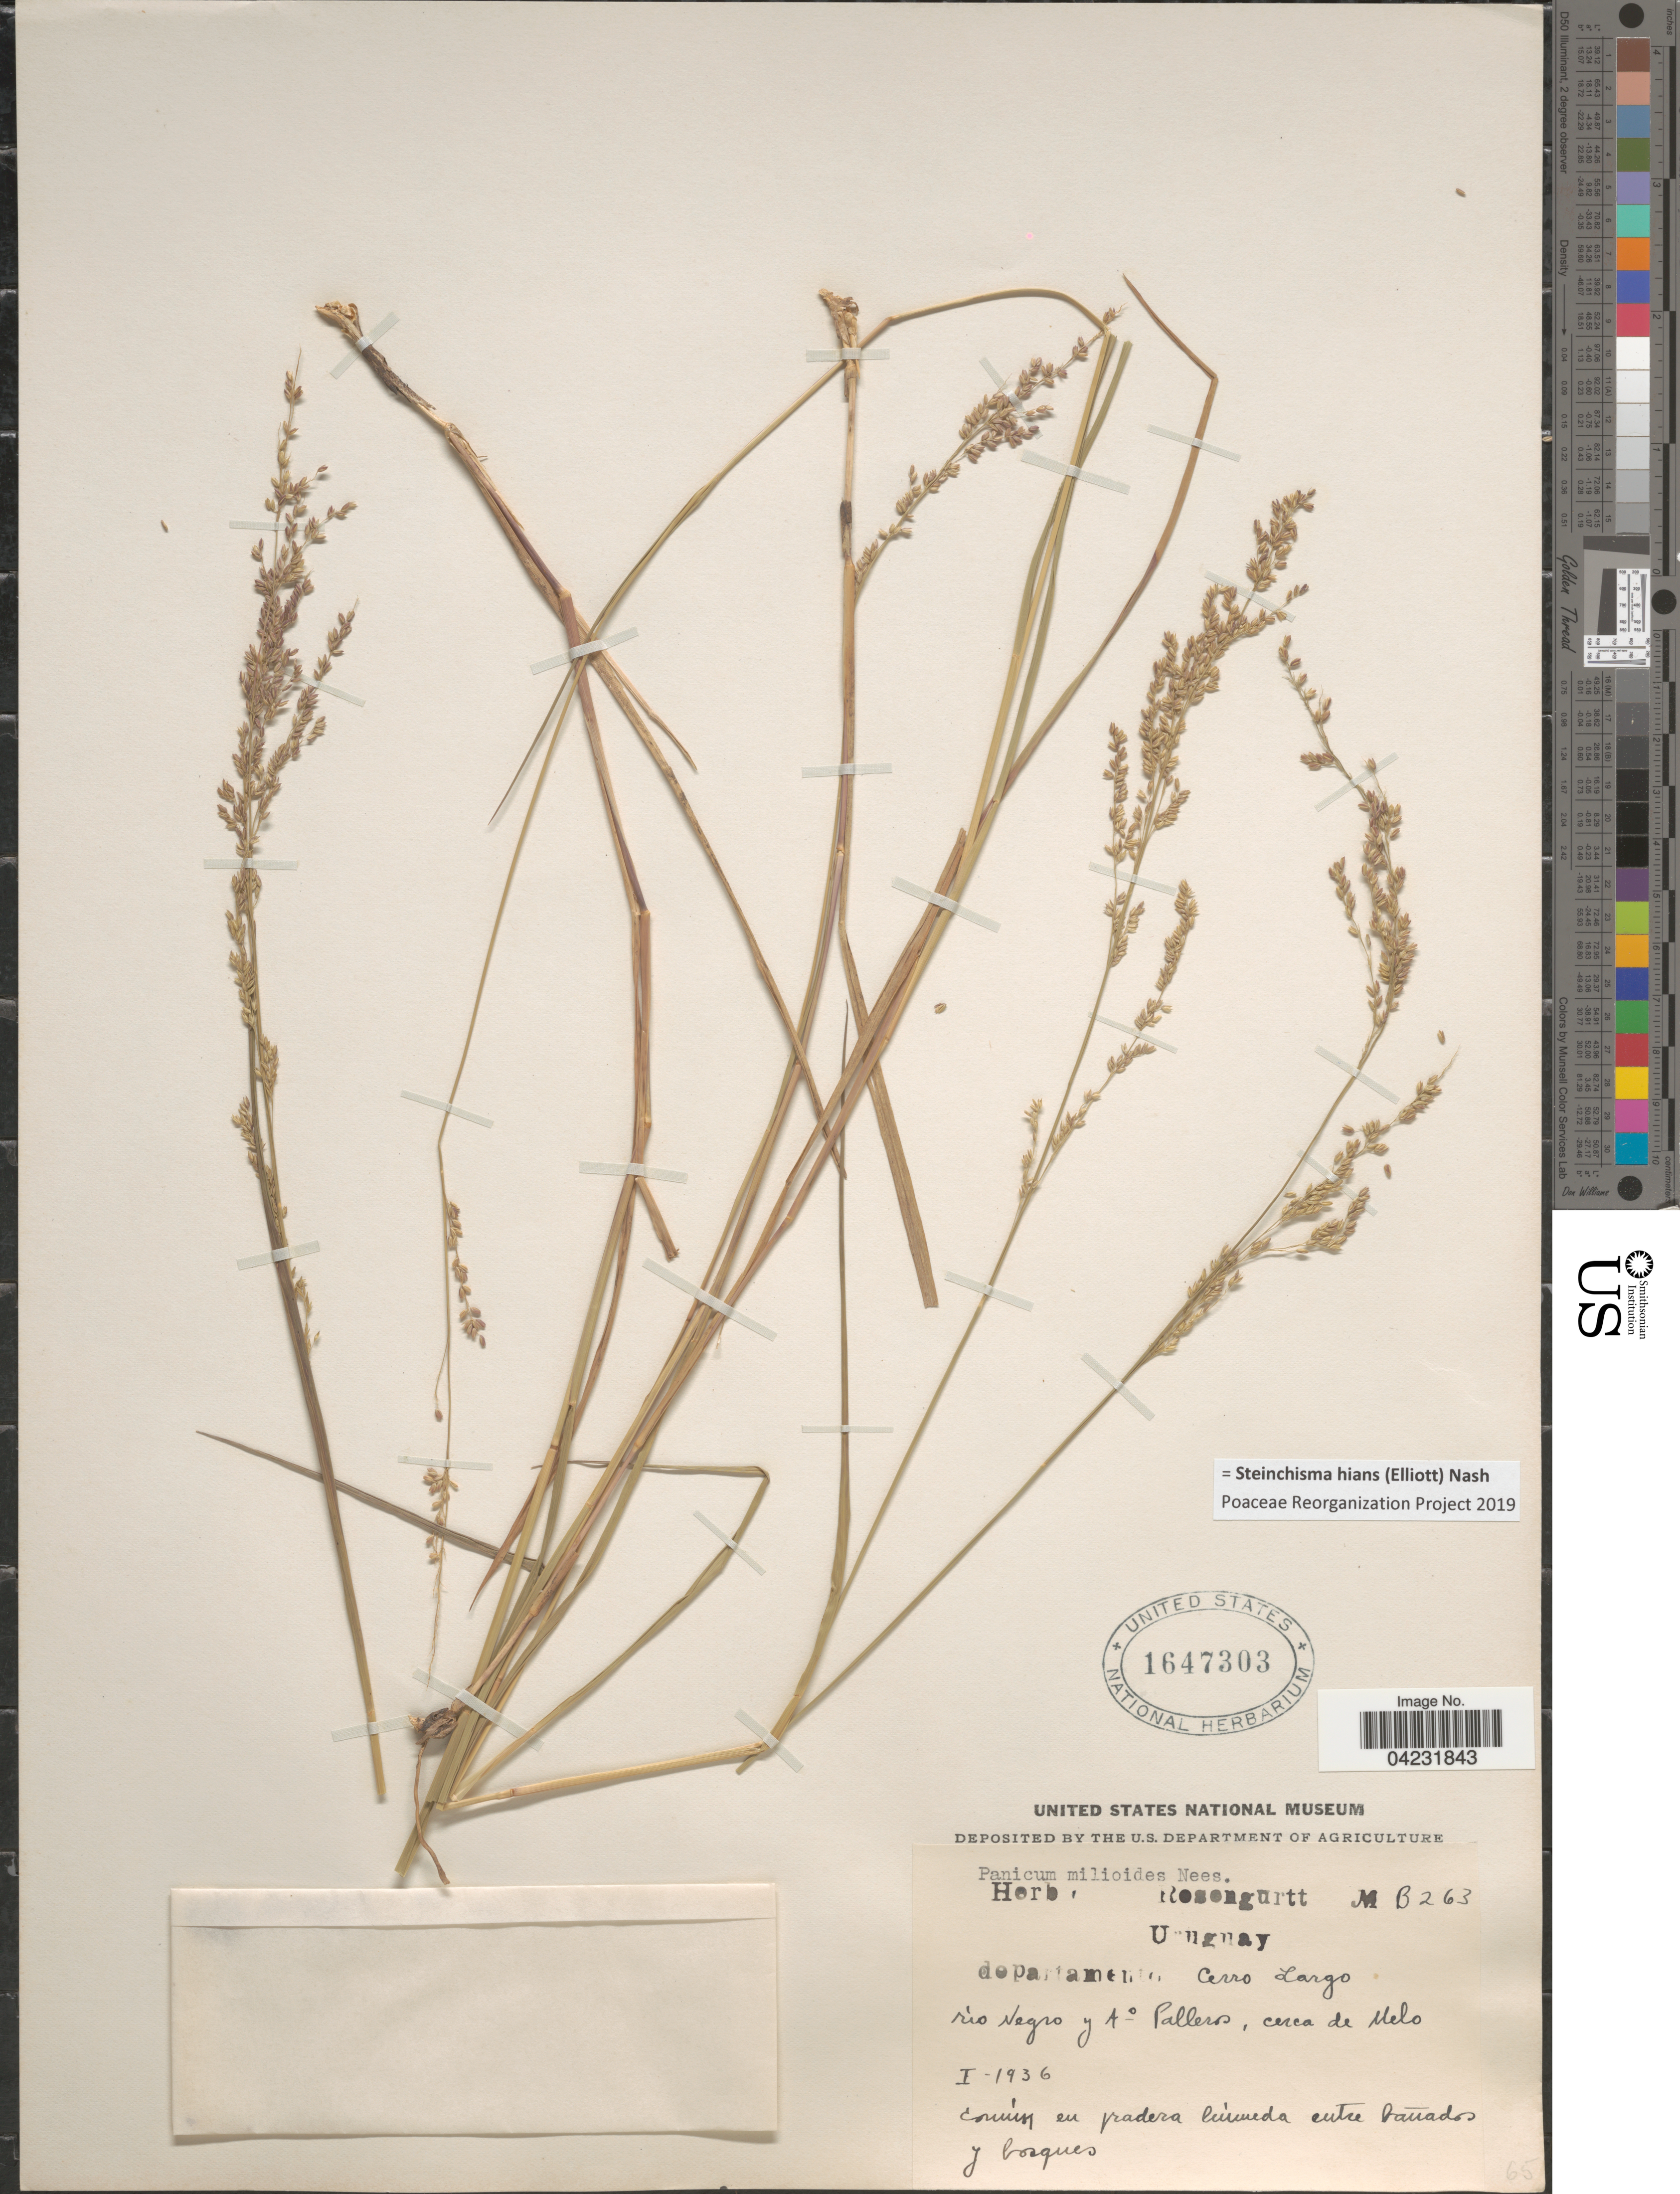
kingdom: Plantae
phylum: Tracheophyta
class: Liliopsida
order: Poales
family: Poaceae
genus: Steinchisma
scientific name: Steinchisma hians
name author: (Elliott) Nash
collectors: ex herb. Rosengurtt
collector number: B263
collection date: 1936-01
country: Uruguay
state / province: Cerro Largo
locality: Departamento Cerro Largo. Río Negro y A° Palleros, cerca de Melo.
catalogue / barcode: US 1647303